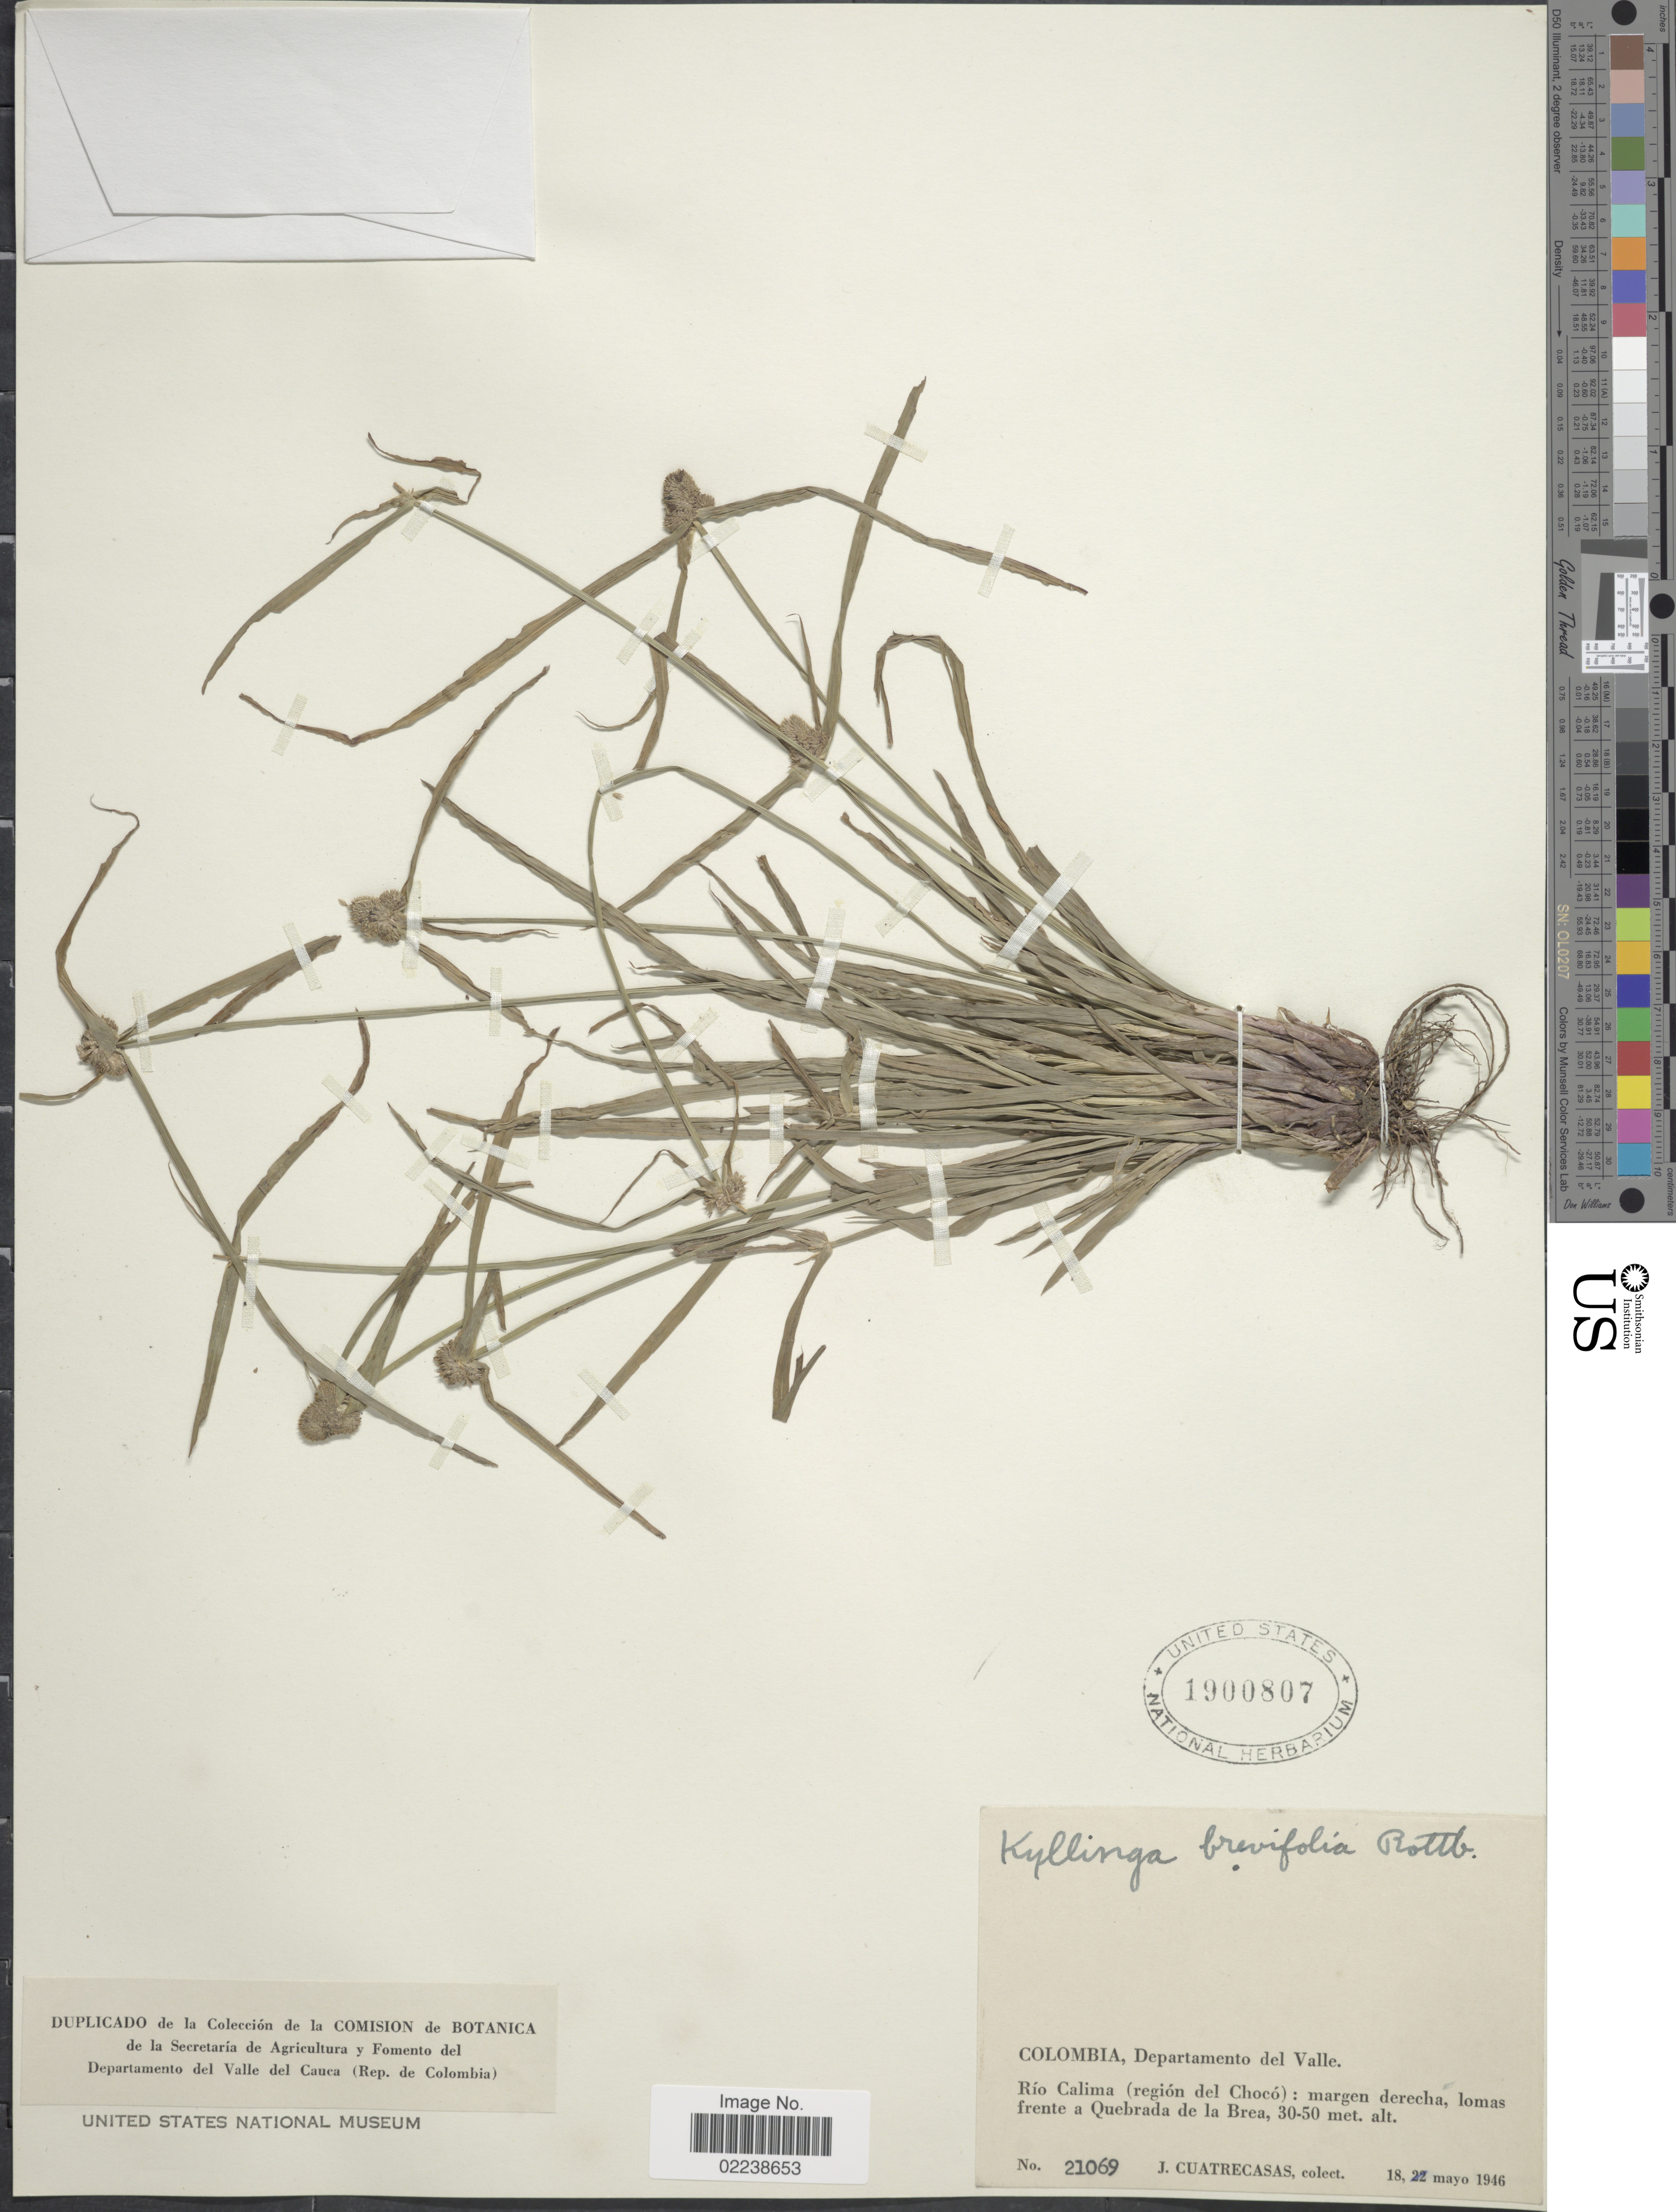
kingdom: Plantae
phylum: Tracheophyta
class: Liliopsida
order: Poales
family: Cyperaceae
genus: Cyperus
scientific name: Cyperus hortensis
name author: (Salzm. ex Steud.) Dorr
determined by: Strong, Mark T., (BOT), Smithsonian Institution - National Museum of Natural History (UNITED STATES)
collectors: J. Cuatrecasas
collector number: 21069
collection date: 1946-05-18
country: Colombia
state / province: Valle del Cauca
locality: Departamento Valle. Rio Calima (region del Choco): margen derecha, lomas frente a Quebrada de la Brea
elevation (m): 30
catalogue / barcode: US 1900807